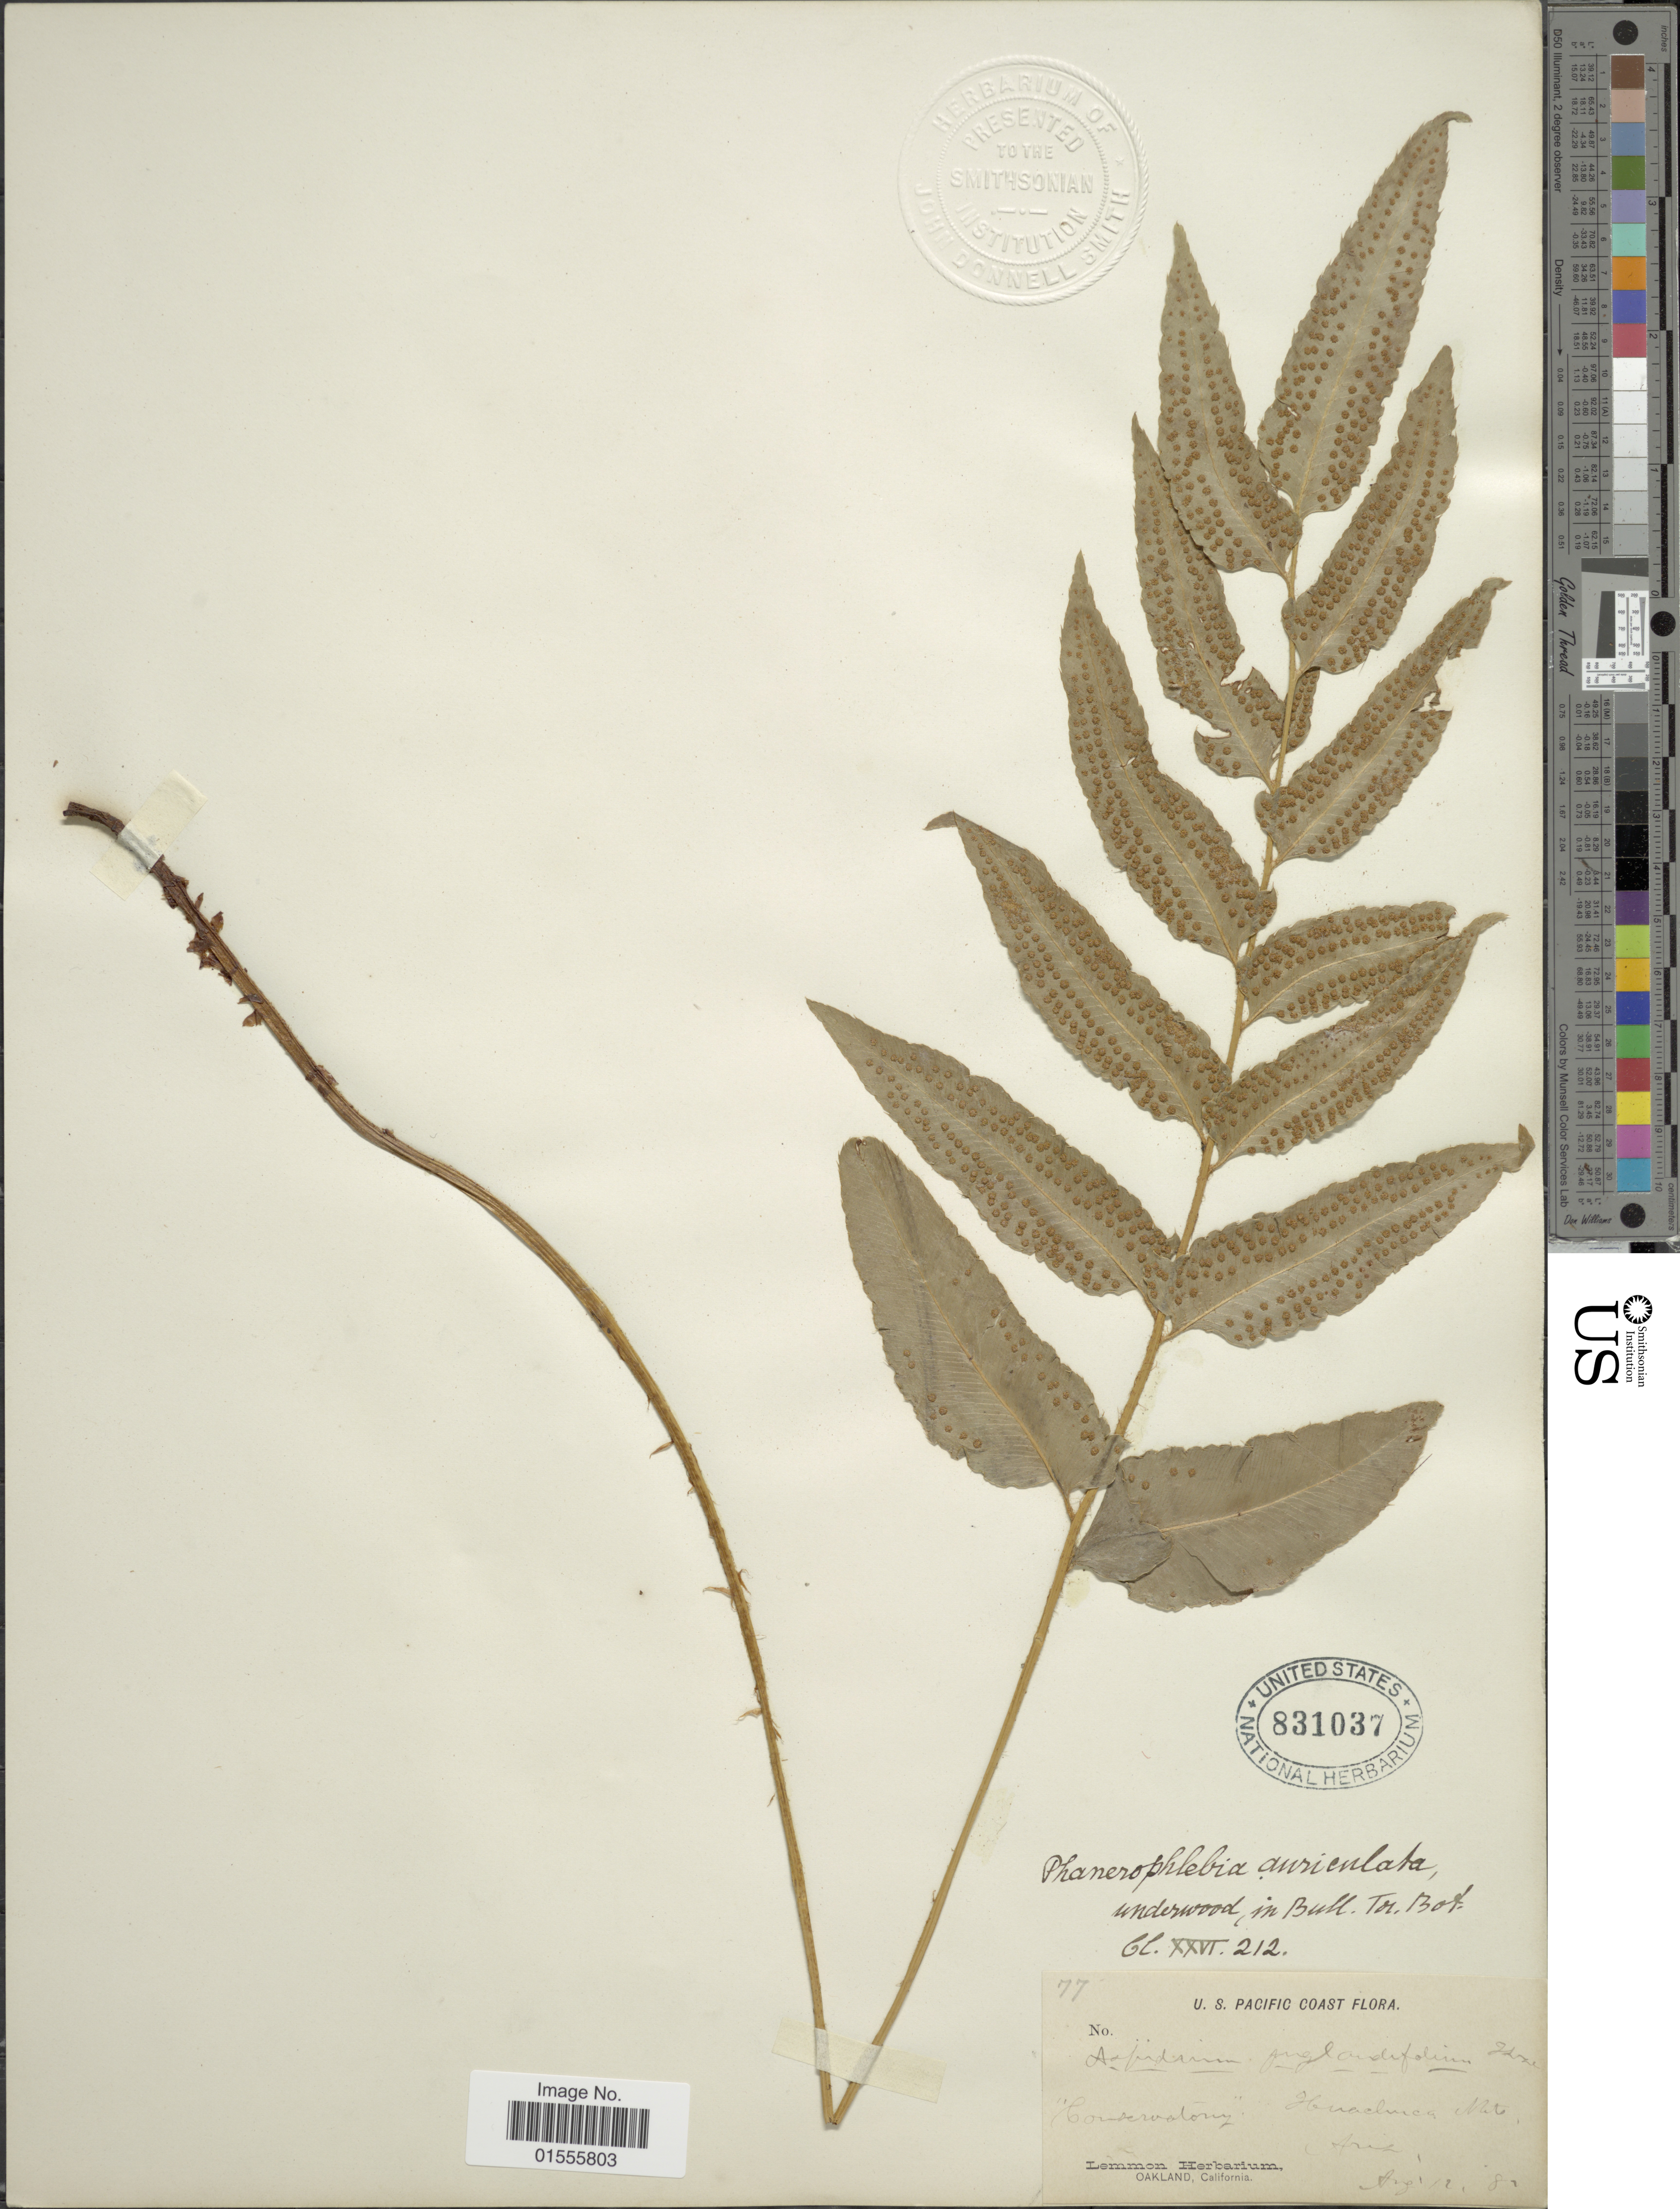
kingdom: Plantae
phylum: Tracheophyta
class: Polypodiopsida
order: Polypodiales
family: Dryopteridaceae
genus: Phanerophlebia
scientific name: Phanerophlebia auriculata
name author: Underw.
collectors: ex herb. Lemmon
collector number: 77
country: United States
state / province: Arizona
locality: U.S. Pacific Coast, 'Conservatory', Huachuca Mts.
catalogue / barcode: US 831037